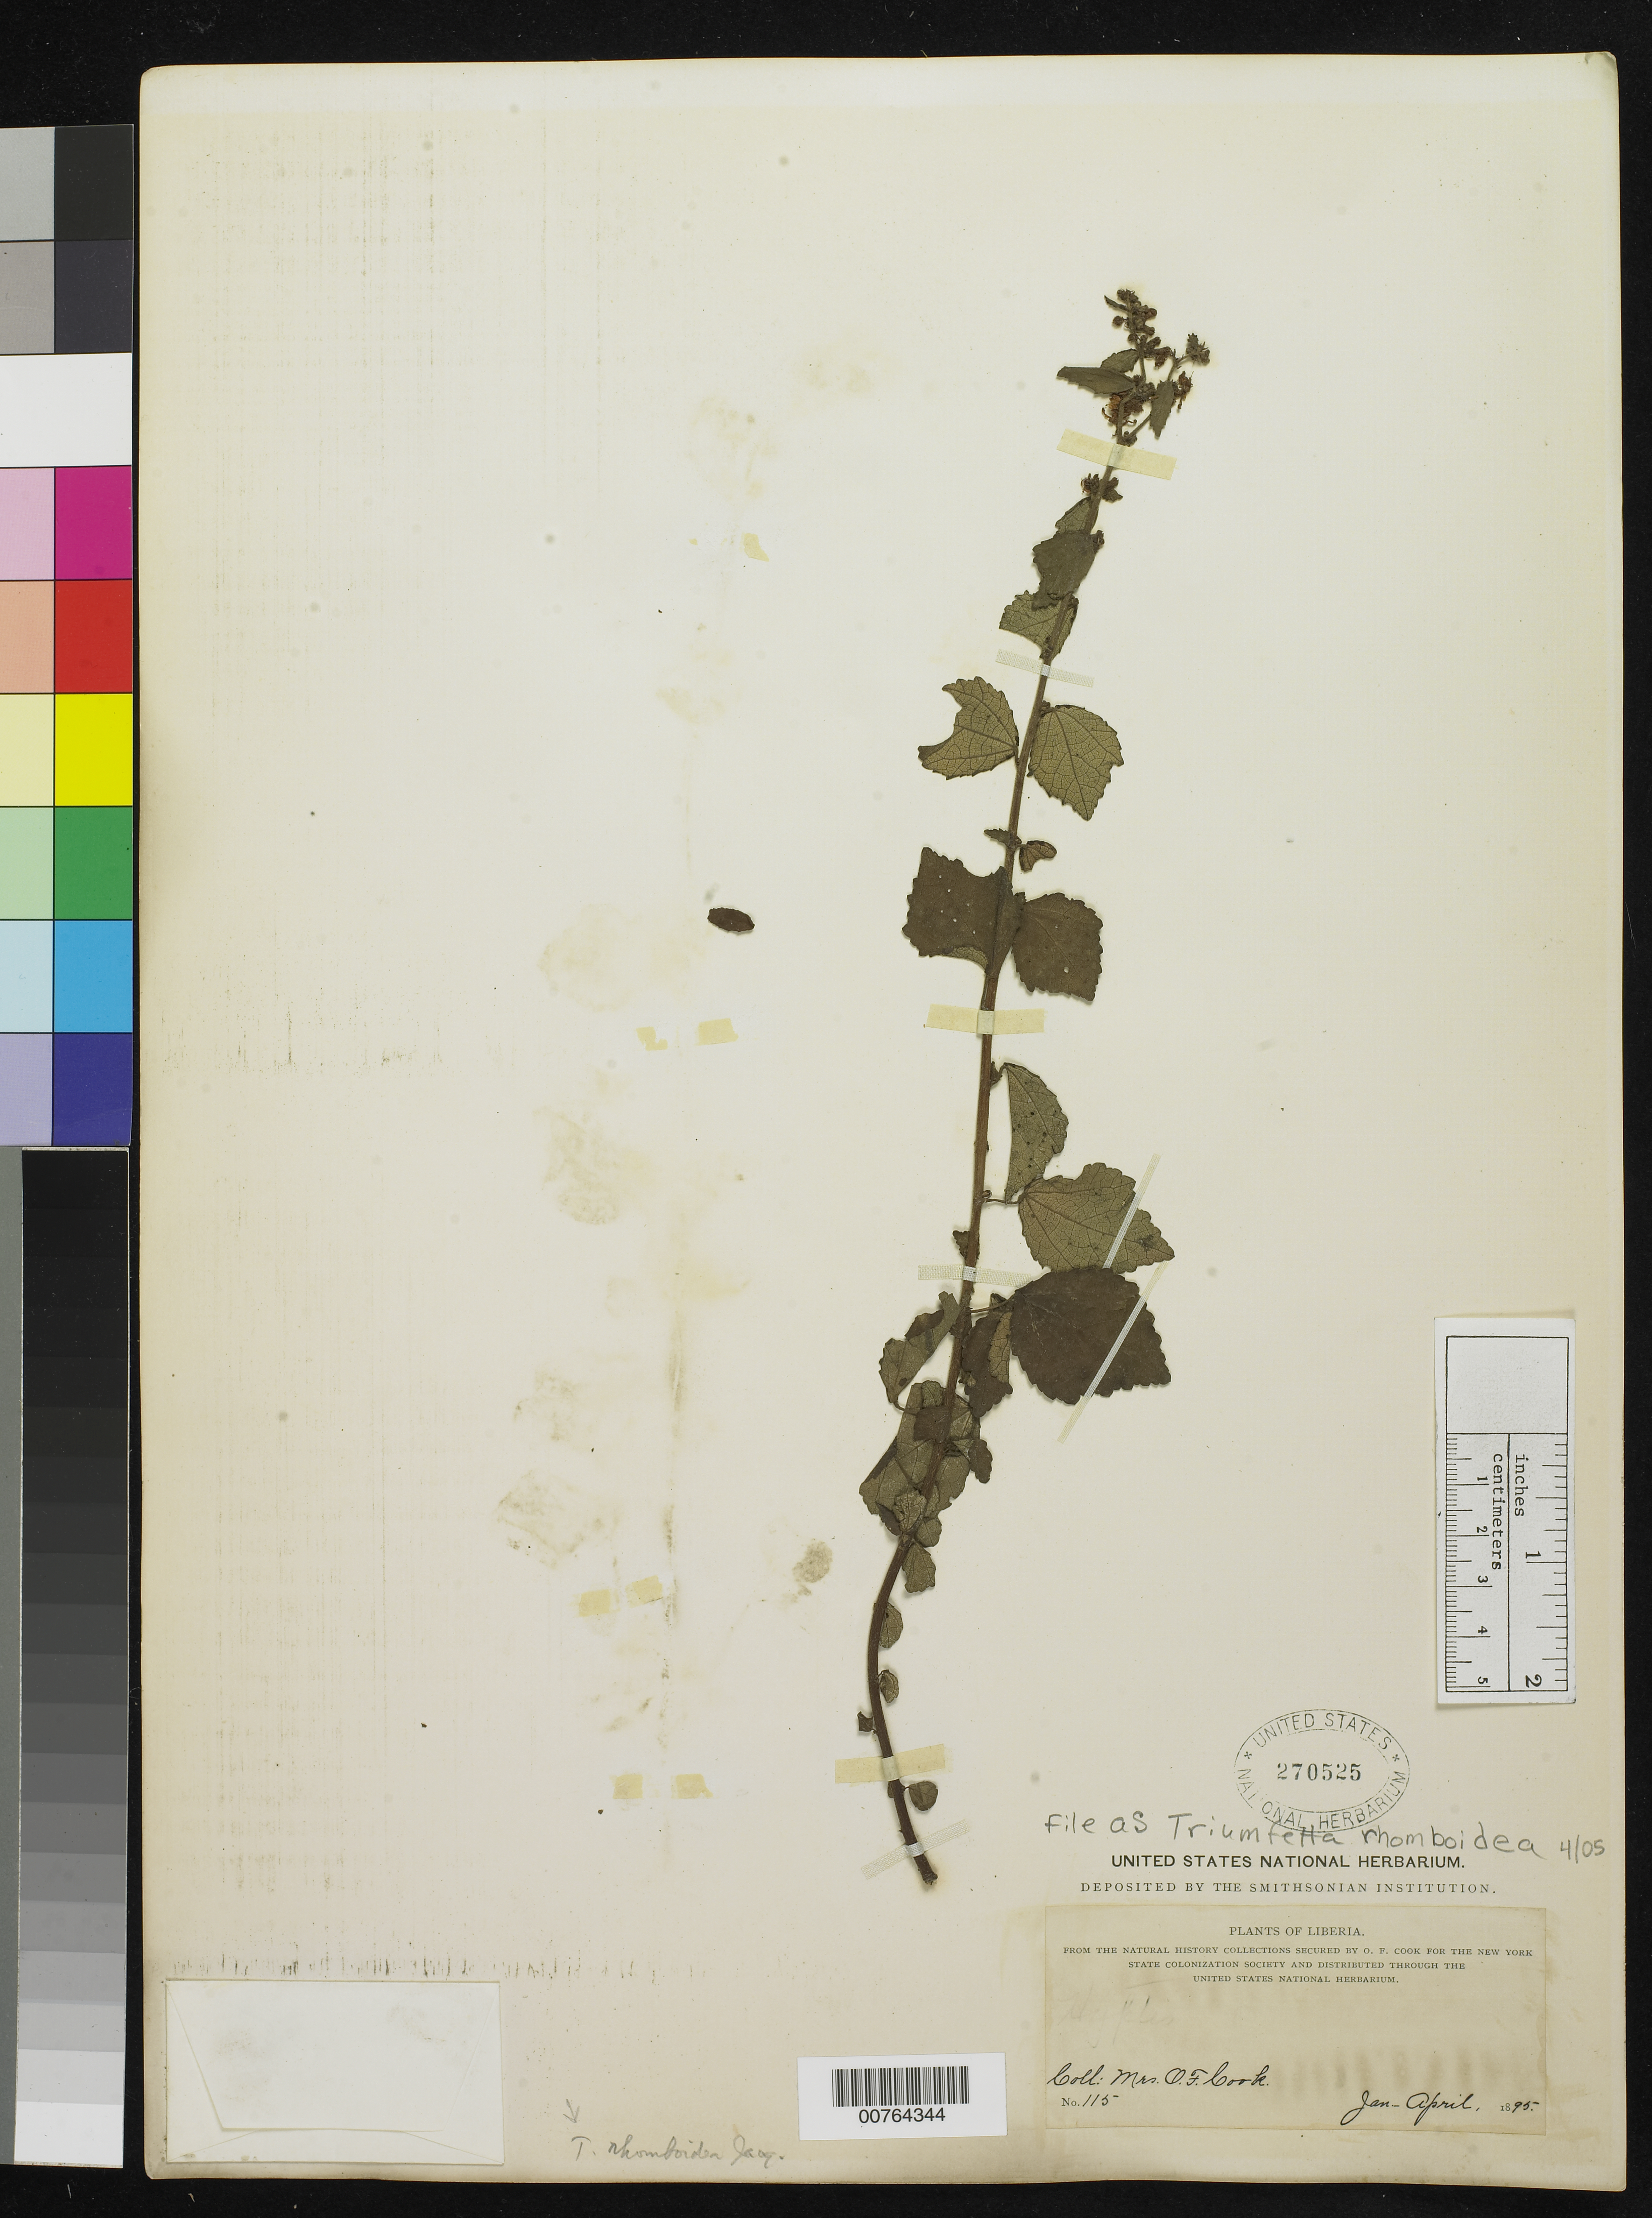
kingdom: Plantae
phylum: Tracheophyta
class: Magnoliopsida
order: Malvales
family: Malvaceae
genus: Triumfetta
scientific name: Triumfetta rhomboidea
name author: Jacq.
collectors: Alice C. Cook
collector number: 115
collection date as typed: Jan 1895 to -- Apr 1895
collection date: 1895-01/1895-04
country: Liberia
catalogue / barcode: US 270525